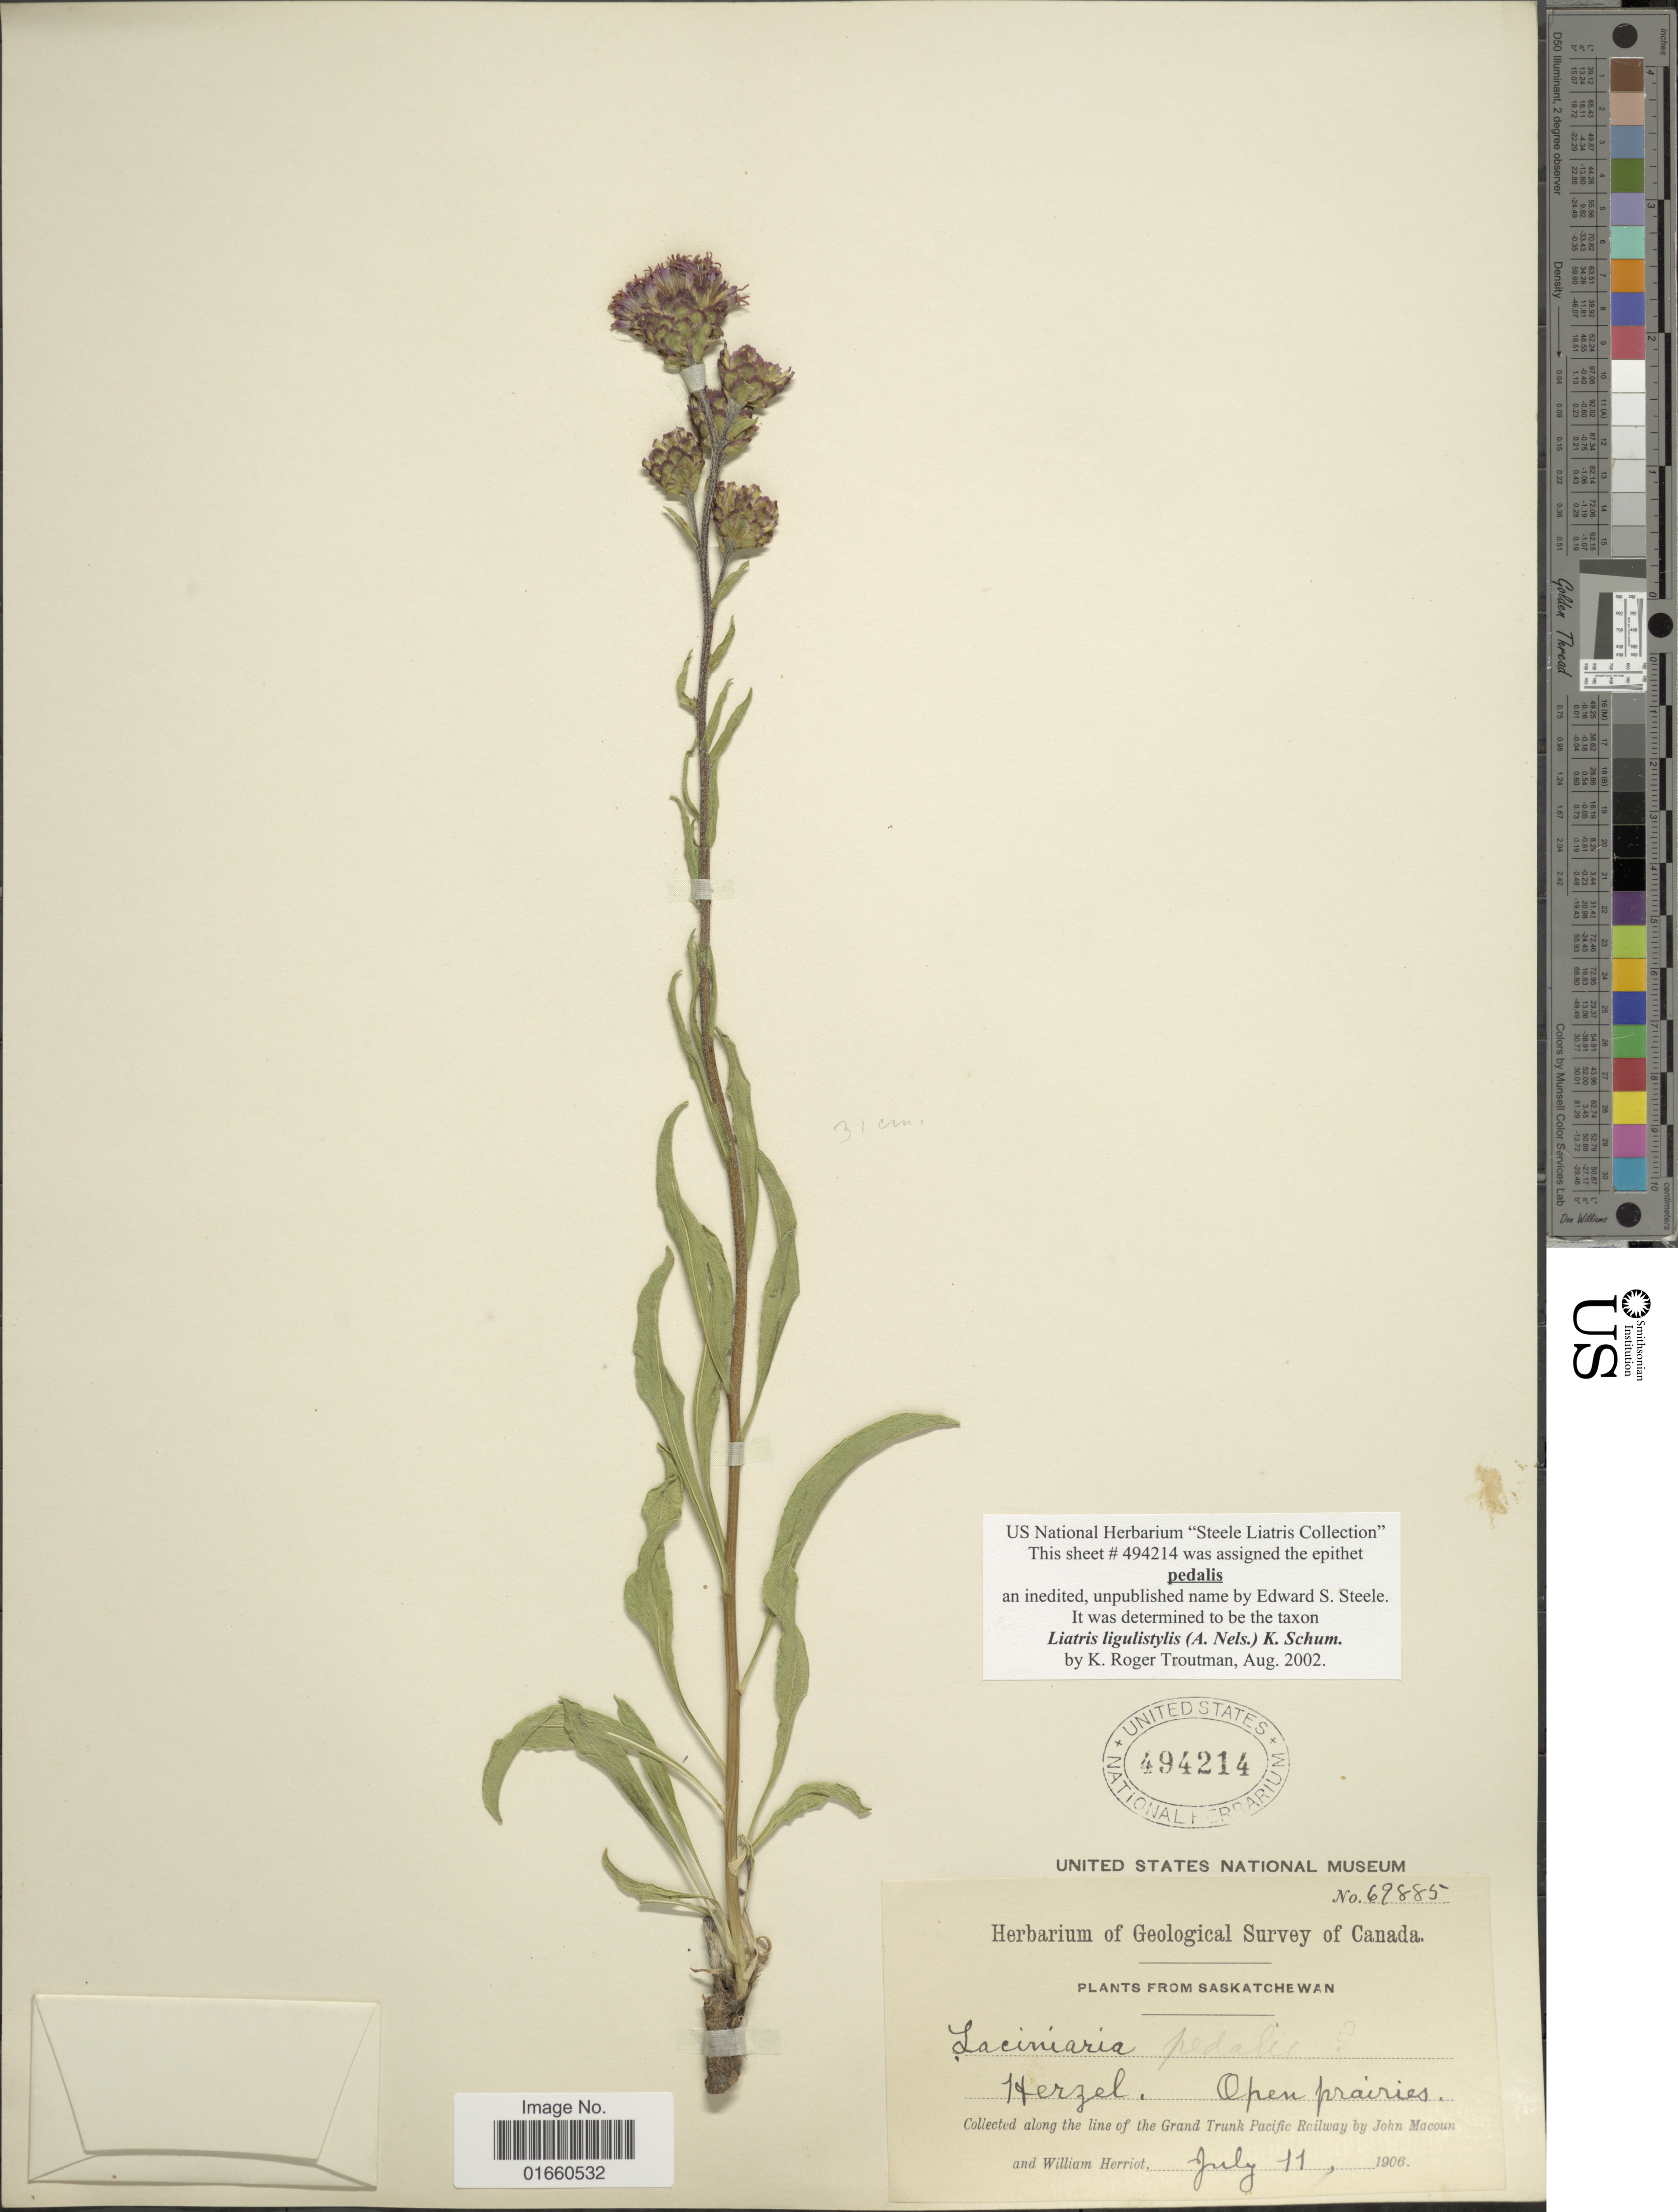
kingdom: Plantae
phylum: Tracheophyta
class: Magnoliopsida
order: Asterales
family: Asteraceae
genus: Liatris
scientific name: Liatris ligulistylis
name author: (A. Nelson) K. Schum.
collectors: J. Macoun & W. Herriot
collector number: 69885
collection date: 1906-07-11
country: Canada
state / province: Saskatchewan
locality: Herzel. Open prairies, Along the line of the Grand Trunk Pacific Railway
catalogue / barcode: US 494214